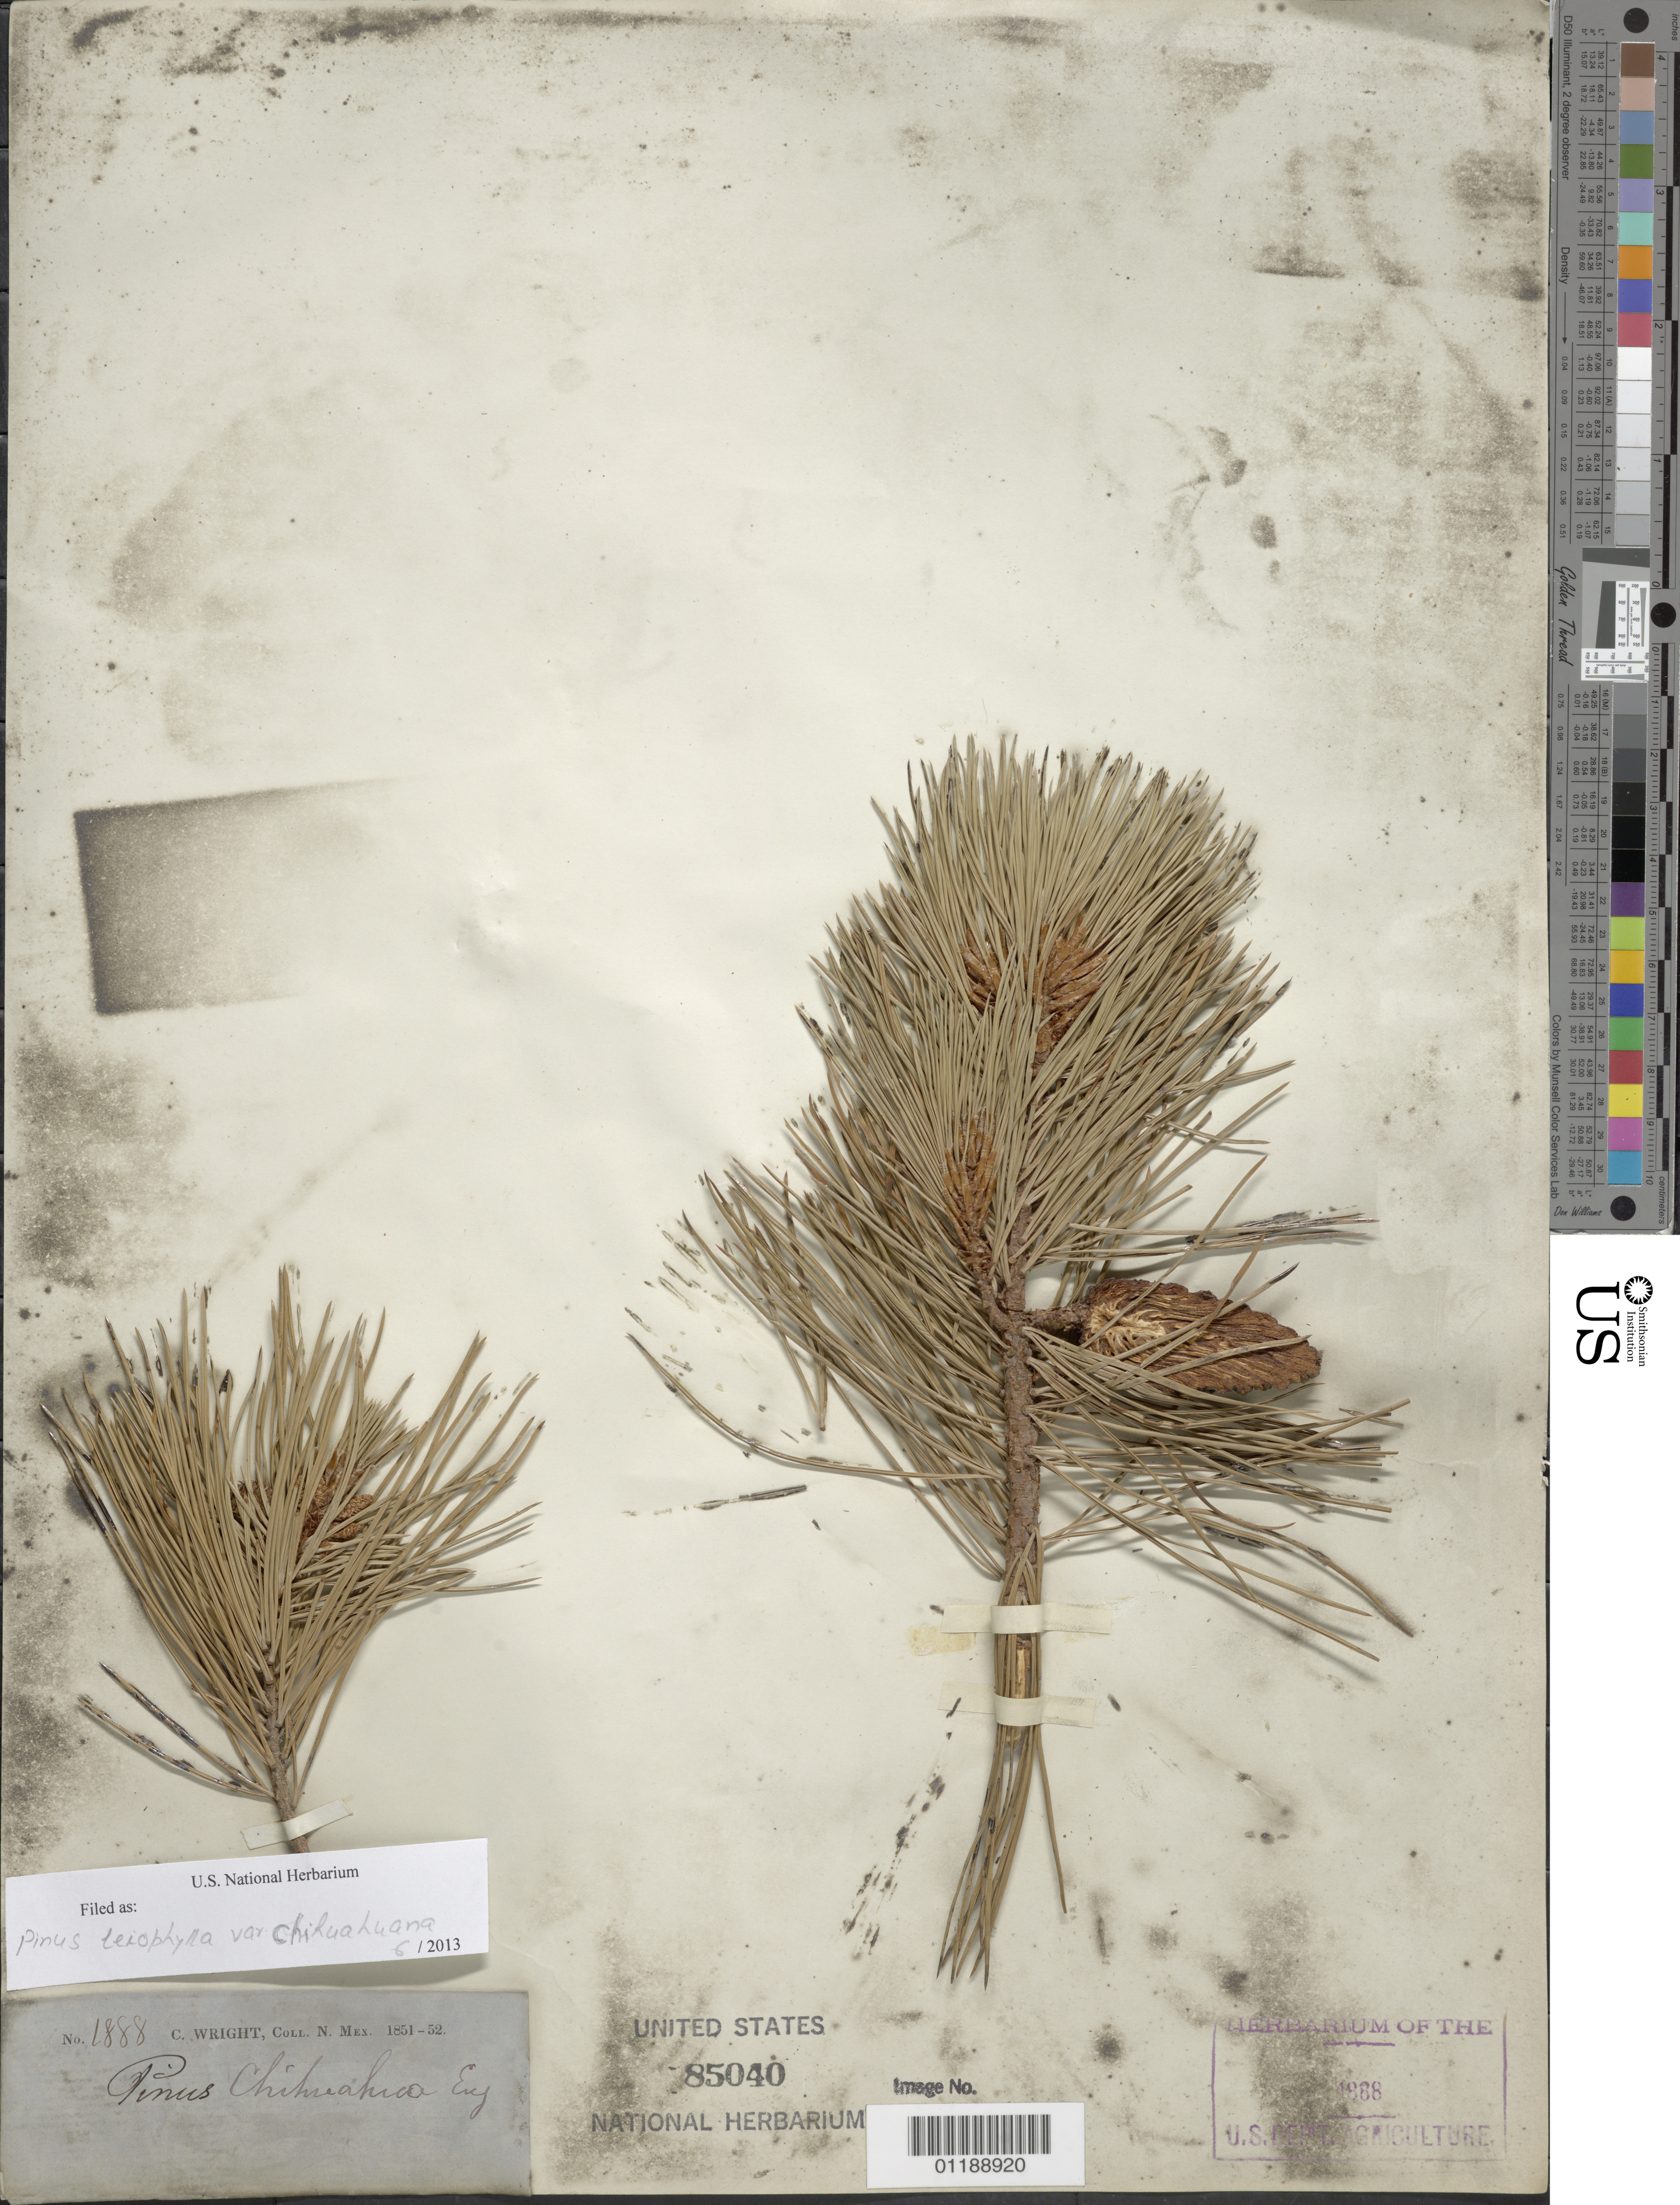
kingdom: Plantae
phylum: Tracheophyta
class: Pinopsida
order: Pinales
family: Pinaceae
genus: Pinus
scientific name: Pinus leiophylla var. chihuahuana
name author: (Engelm.) Shaw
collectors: C. Wright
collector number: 1888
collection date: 1851/1852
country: United States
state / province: New Mexico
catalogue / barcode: US 85040